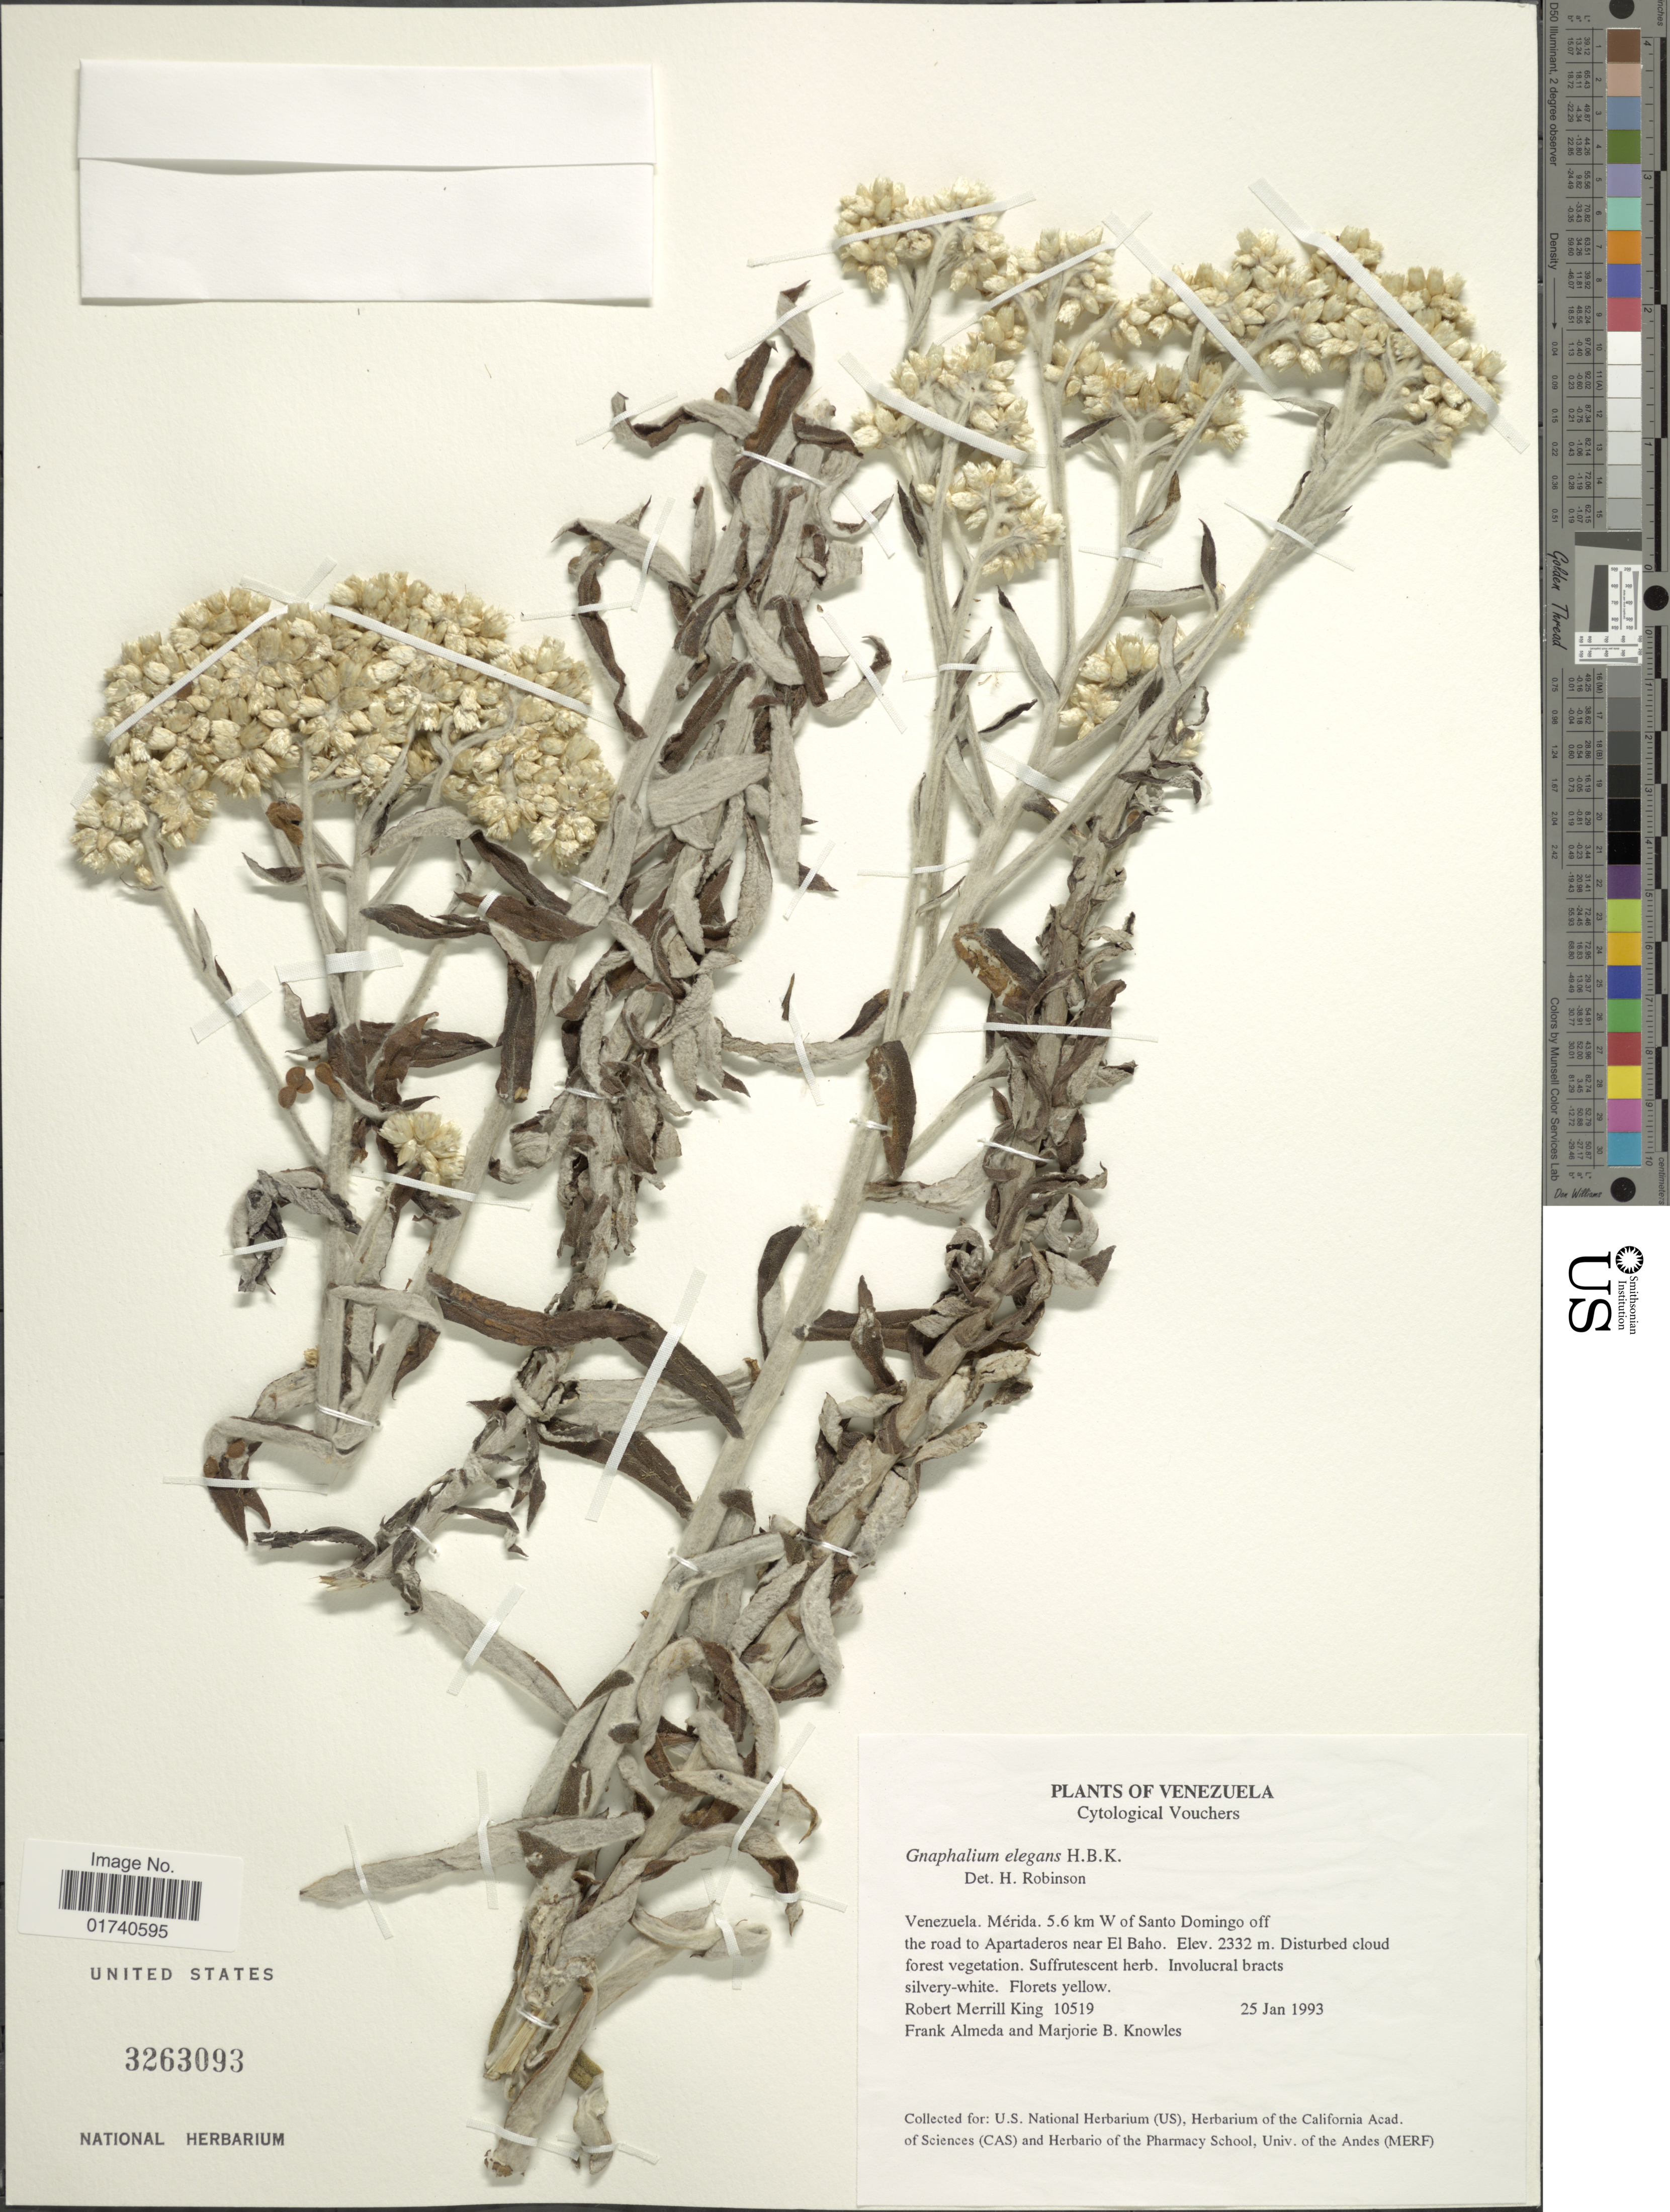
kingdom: Plantae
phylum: Tracheophyta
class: Magnoliopsida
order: Asterales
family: Asteraceae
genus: Pseudognaphalium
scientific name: Pseudognaphalium elegans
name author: (Kunth) Kartesz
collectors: R. M. King, F. Almeda & M. B. Knowles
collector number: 10519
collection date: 1993-01-25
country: Venezuela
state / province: Mérida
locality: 5.6 km W of Santo Domingo off the road to Apartaderos near El Baho.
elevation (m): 2332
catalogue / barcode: US 3263093